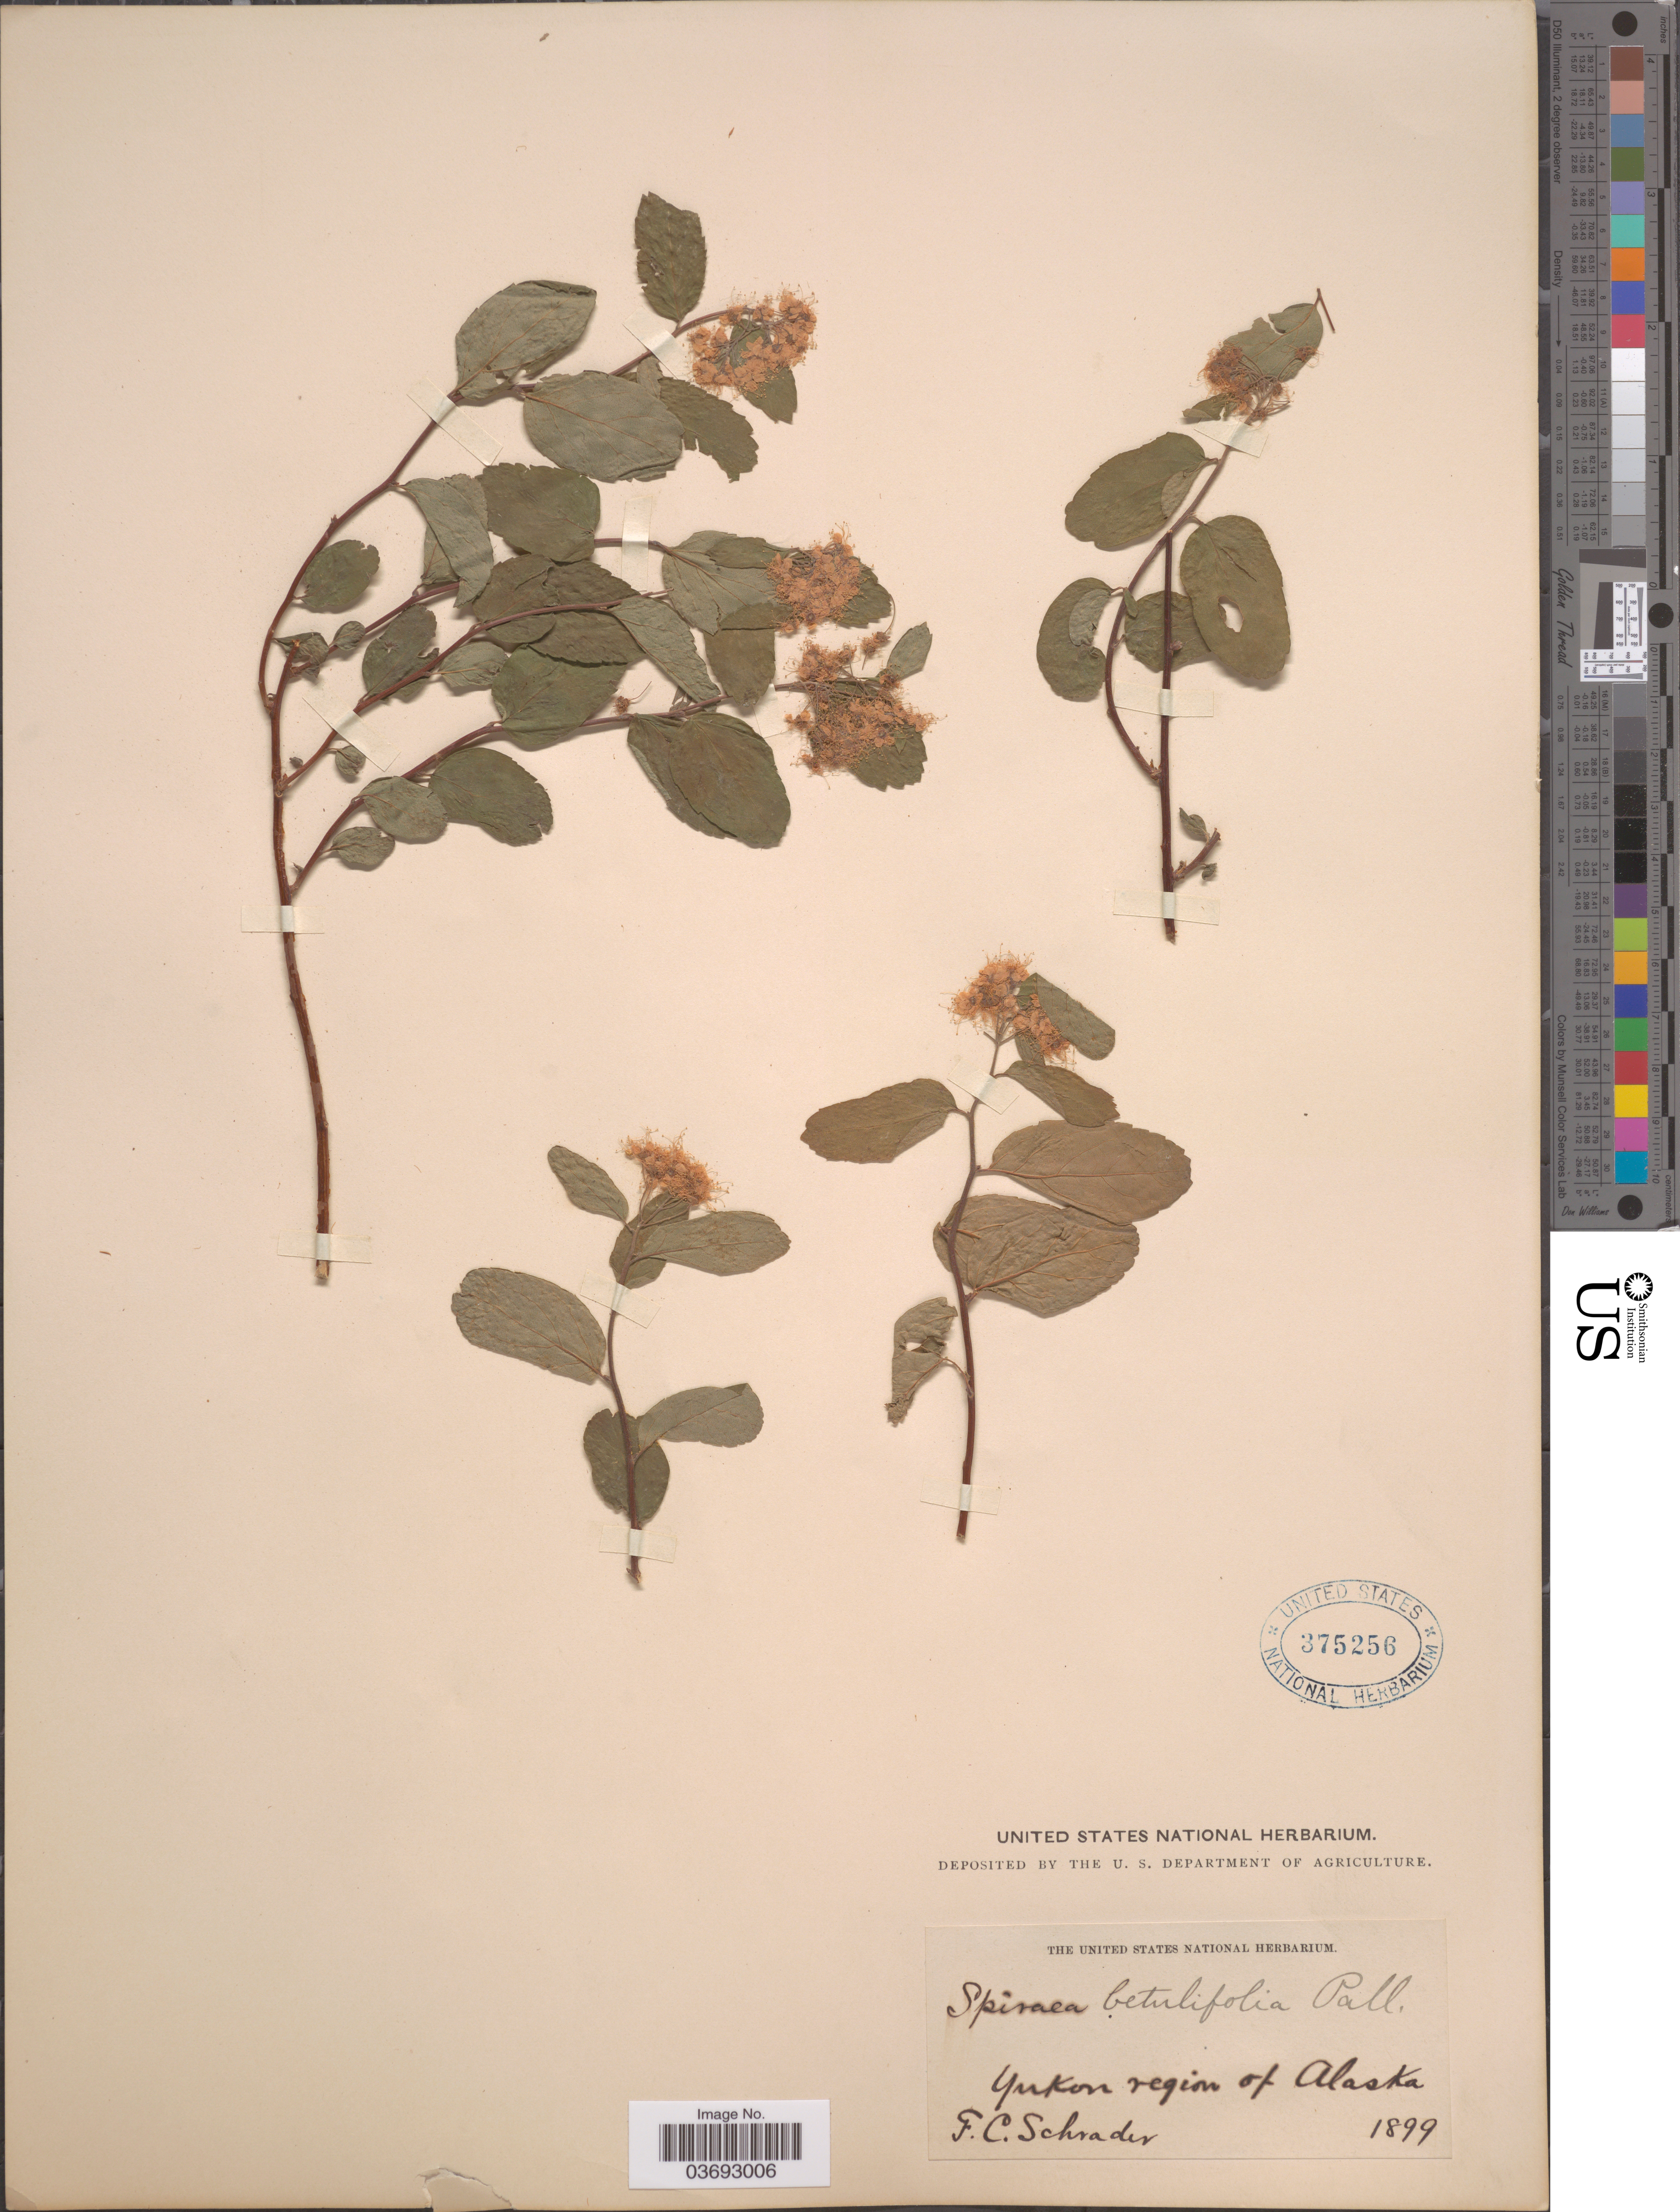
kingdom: Plantae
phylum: Tracheophyta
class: Magnoliopsida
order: Rosales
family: Rosaceae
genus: Spiraea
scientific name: Spiraea stevenii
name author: (C.K. Schneid.) Rydb.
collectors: F. C. Schrader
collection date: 1899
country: United States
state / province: Alaska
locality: Yukon region of Alaska.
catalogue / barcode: US 375256